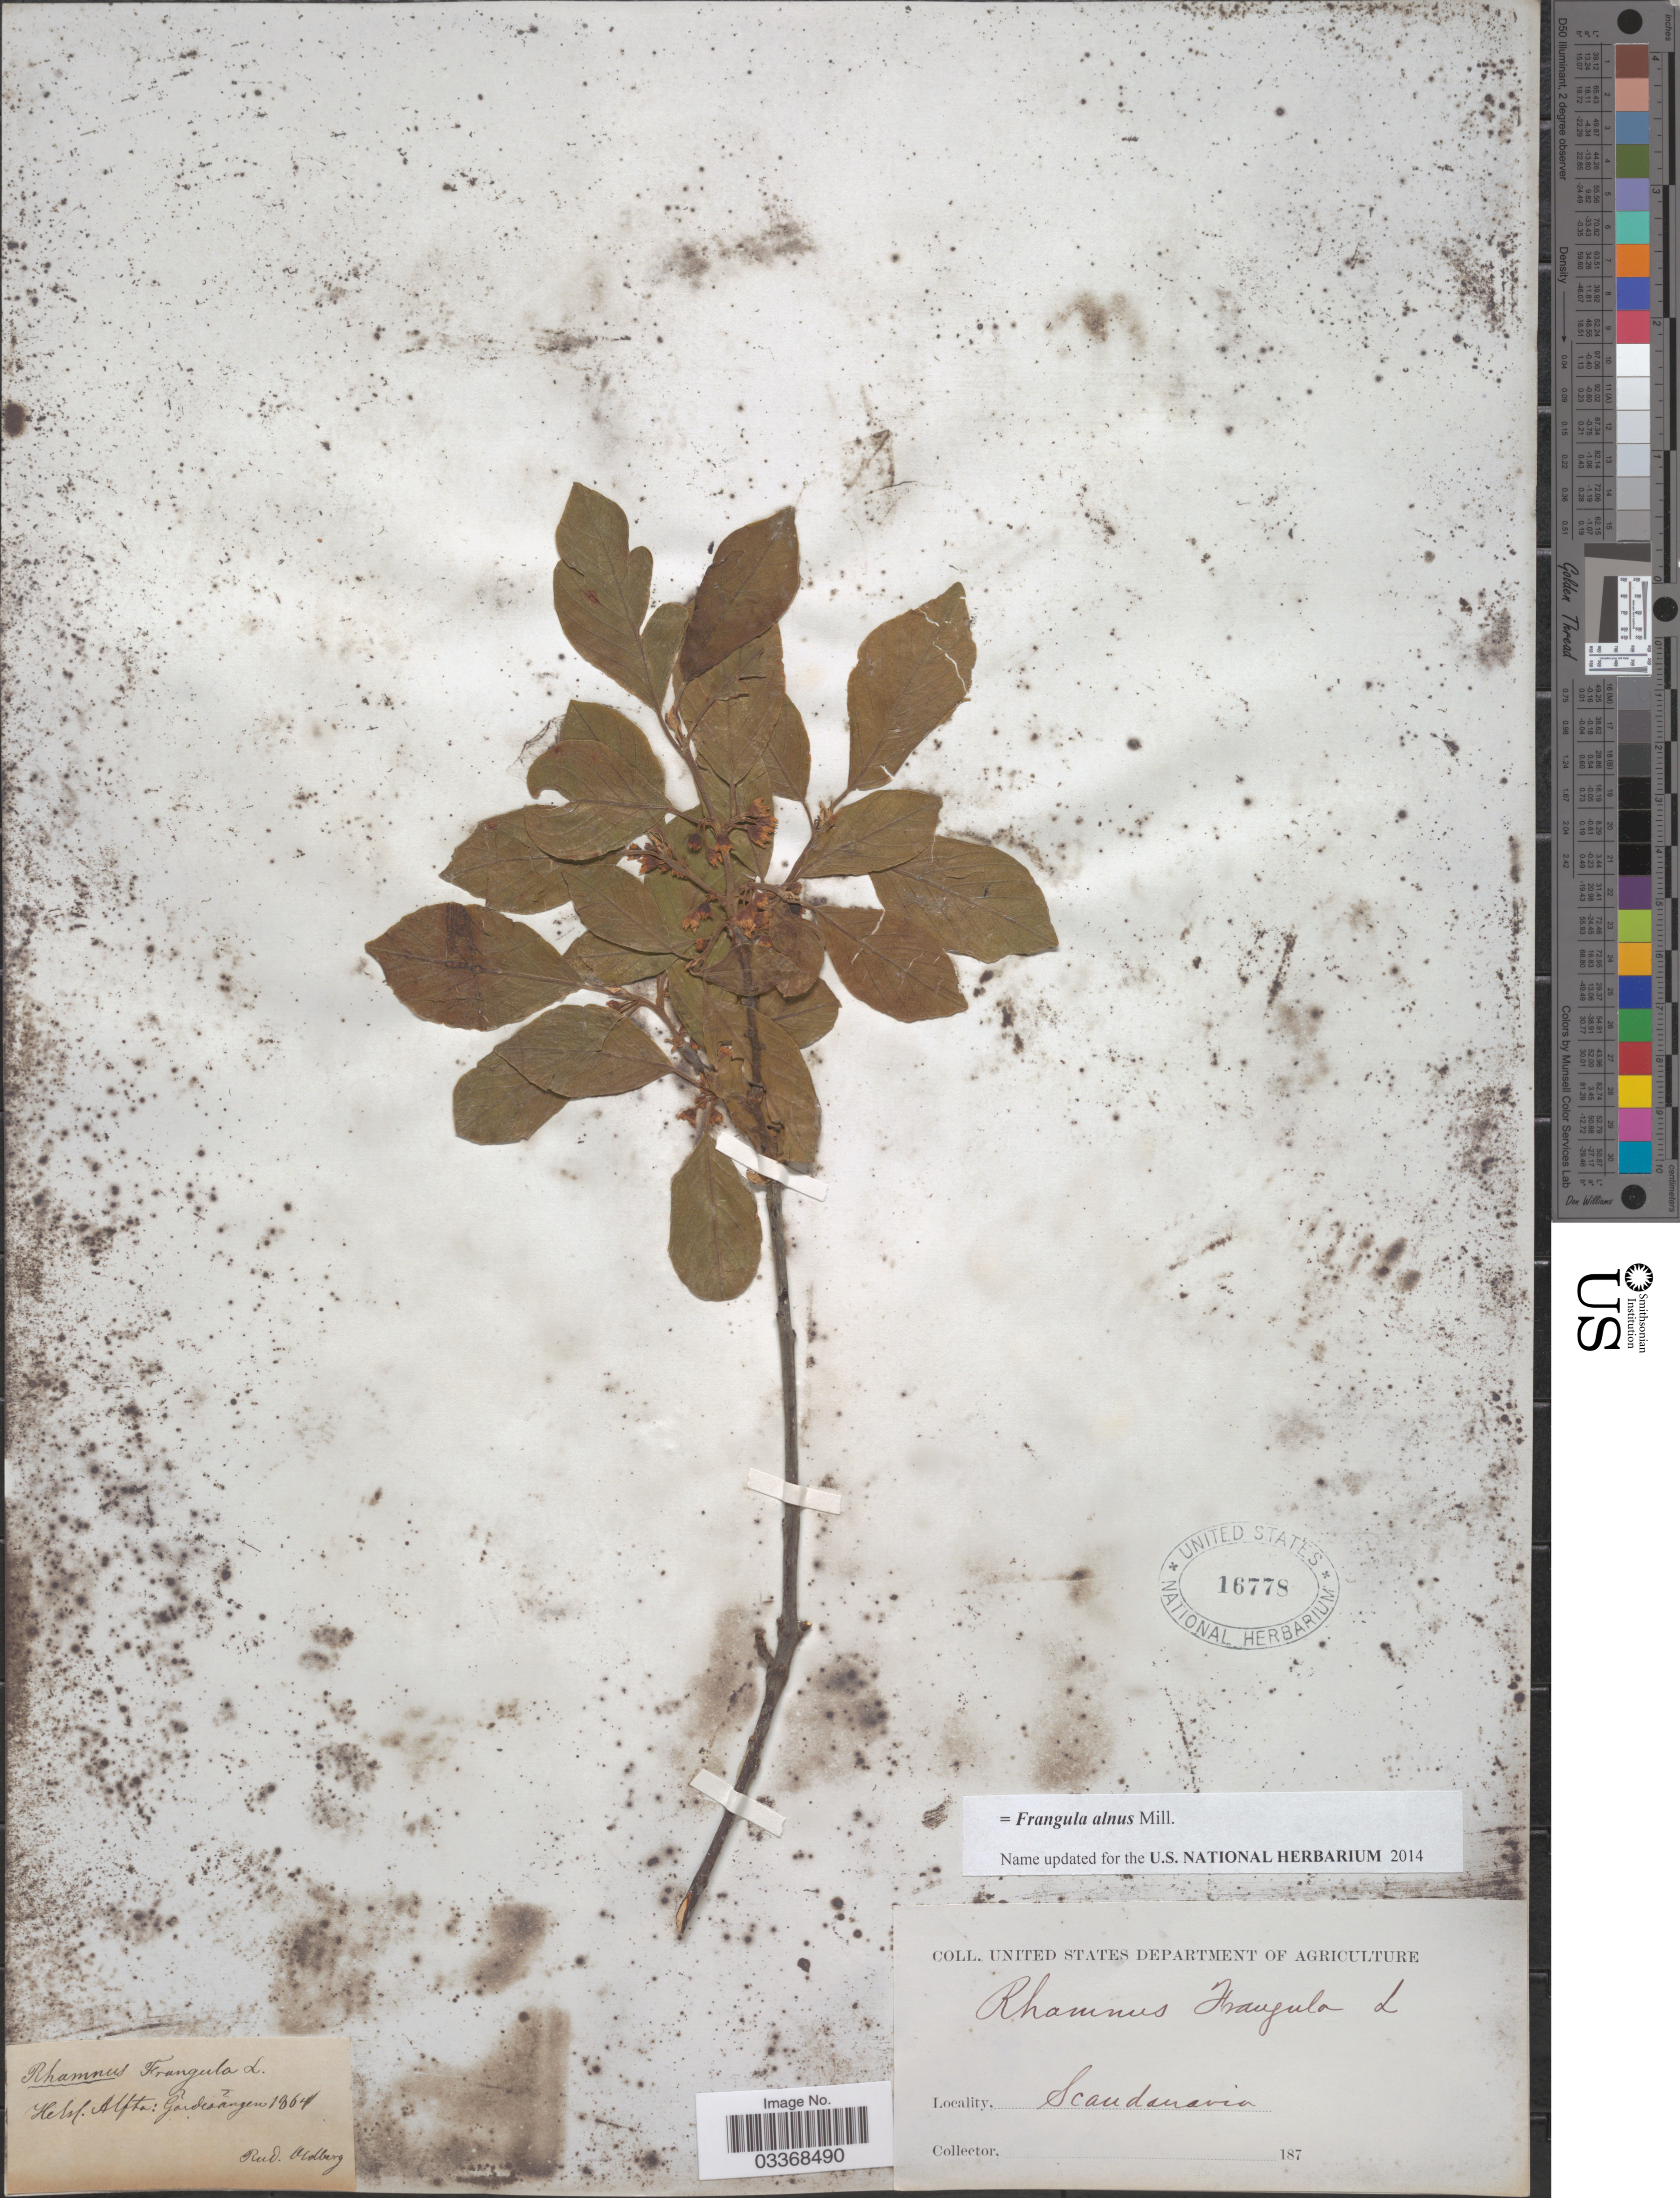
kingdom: Plantae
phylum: Tracheophyta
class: Magnoliopsida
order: Rosales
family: Rhamnaceae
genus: Frangula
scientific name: Frangula alnus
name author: Mill.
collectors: R. Oldberg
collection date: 1864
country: Sweden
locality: Herst. Alfta: Gardesangen. [unsure placement] Scandanavia.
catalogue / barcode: US 16778